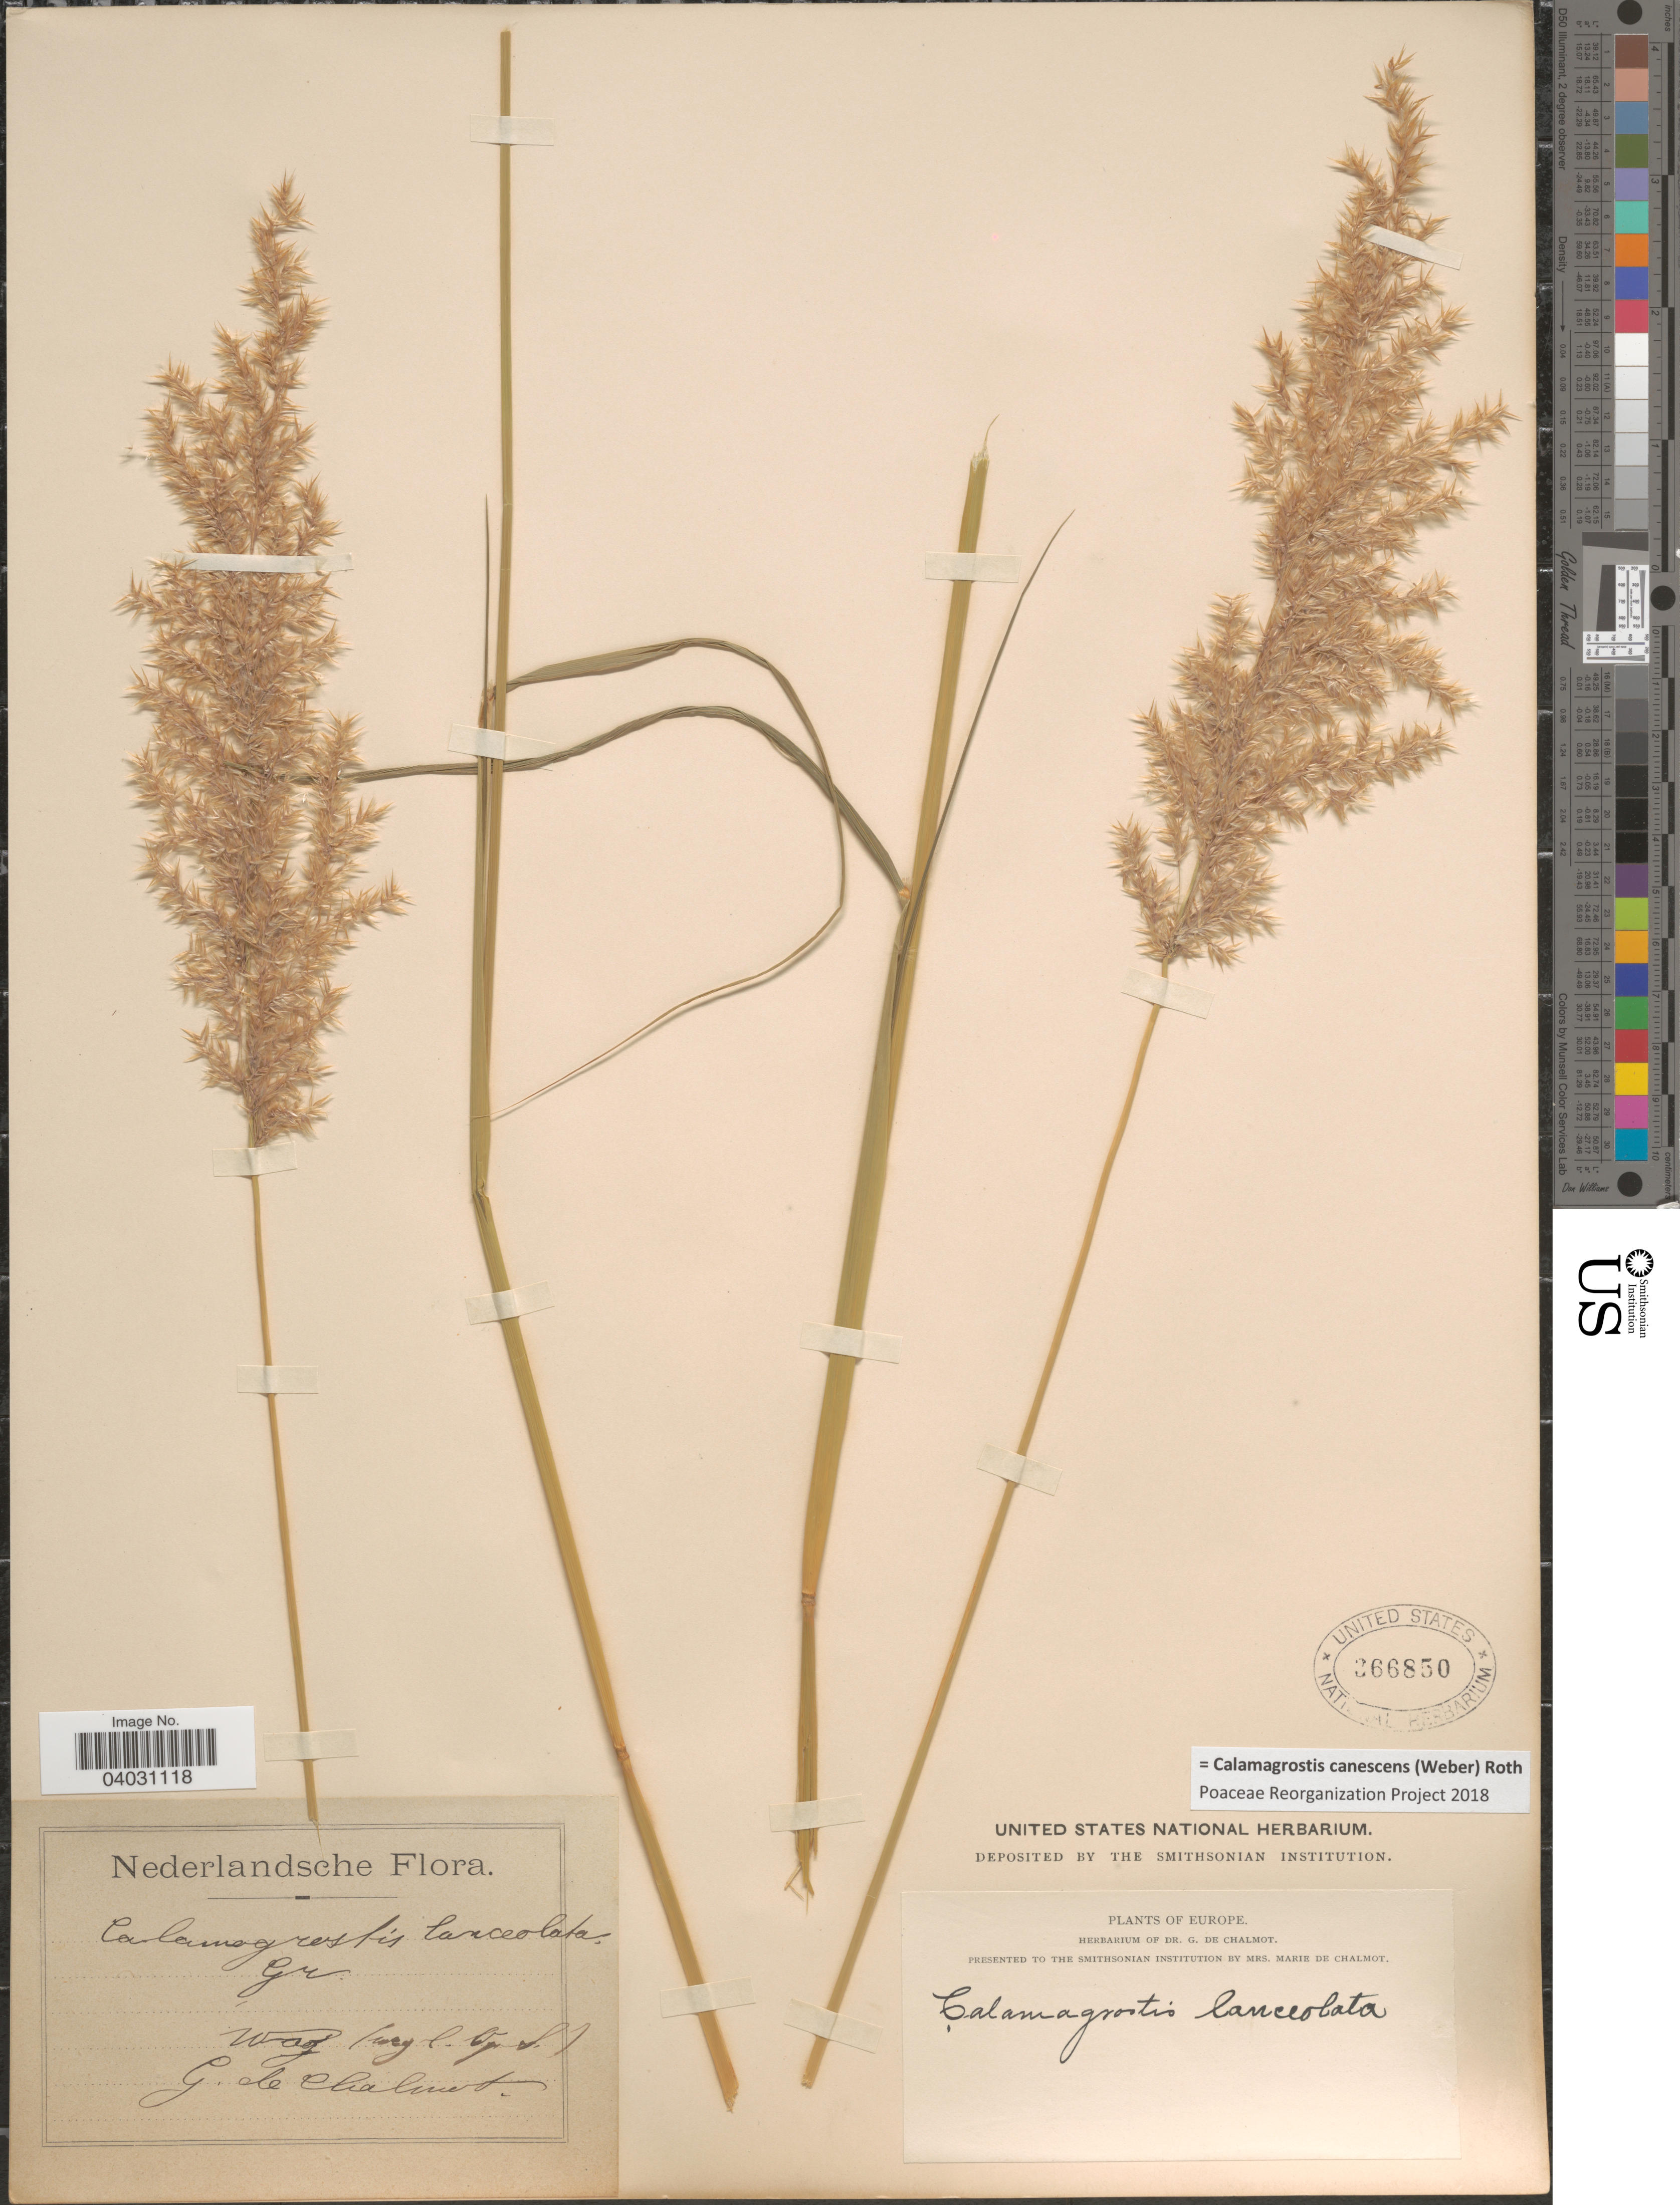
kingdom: Plantae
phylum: Tracheophyta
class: Liliopsida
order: Poales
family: Poaceae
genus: Calamagrostis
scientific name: Calamagrostis canescens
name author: (G.H. Weber) Roth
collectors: G. de Chalmot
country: Netherlands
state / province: Gelderland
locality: Nederlandsche. Wag (reg l. Op S.).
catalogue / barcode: US 366850